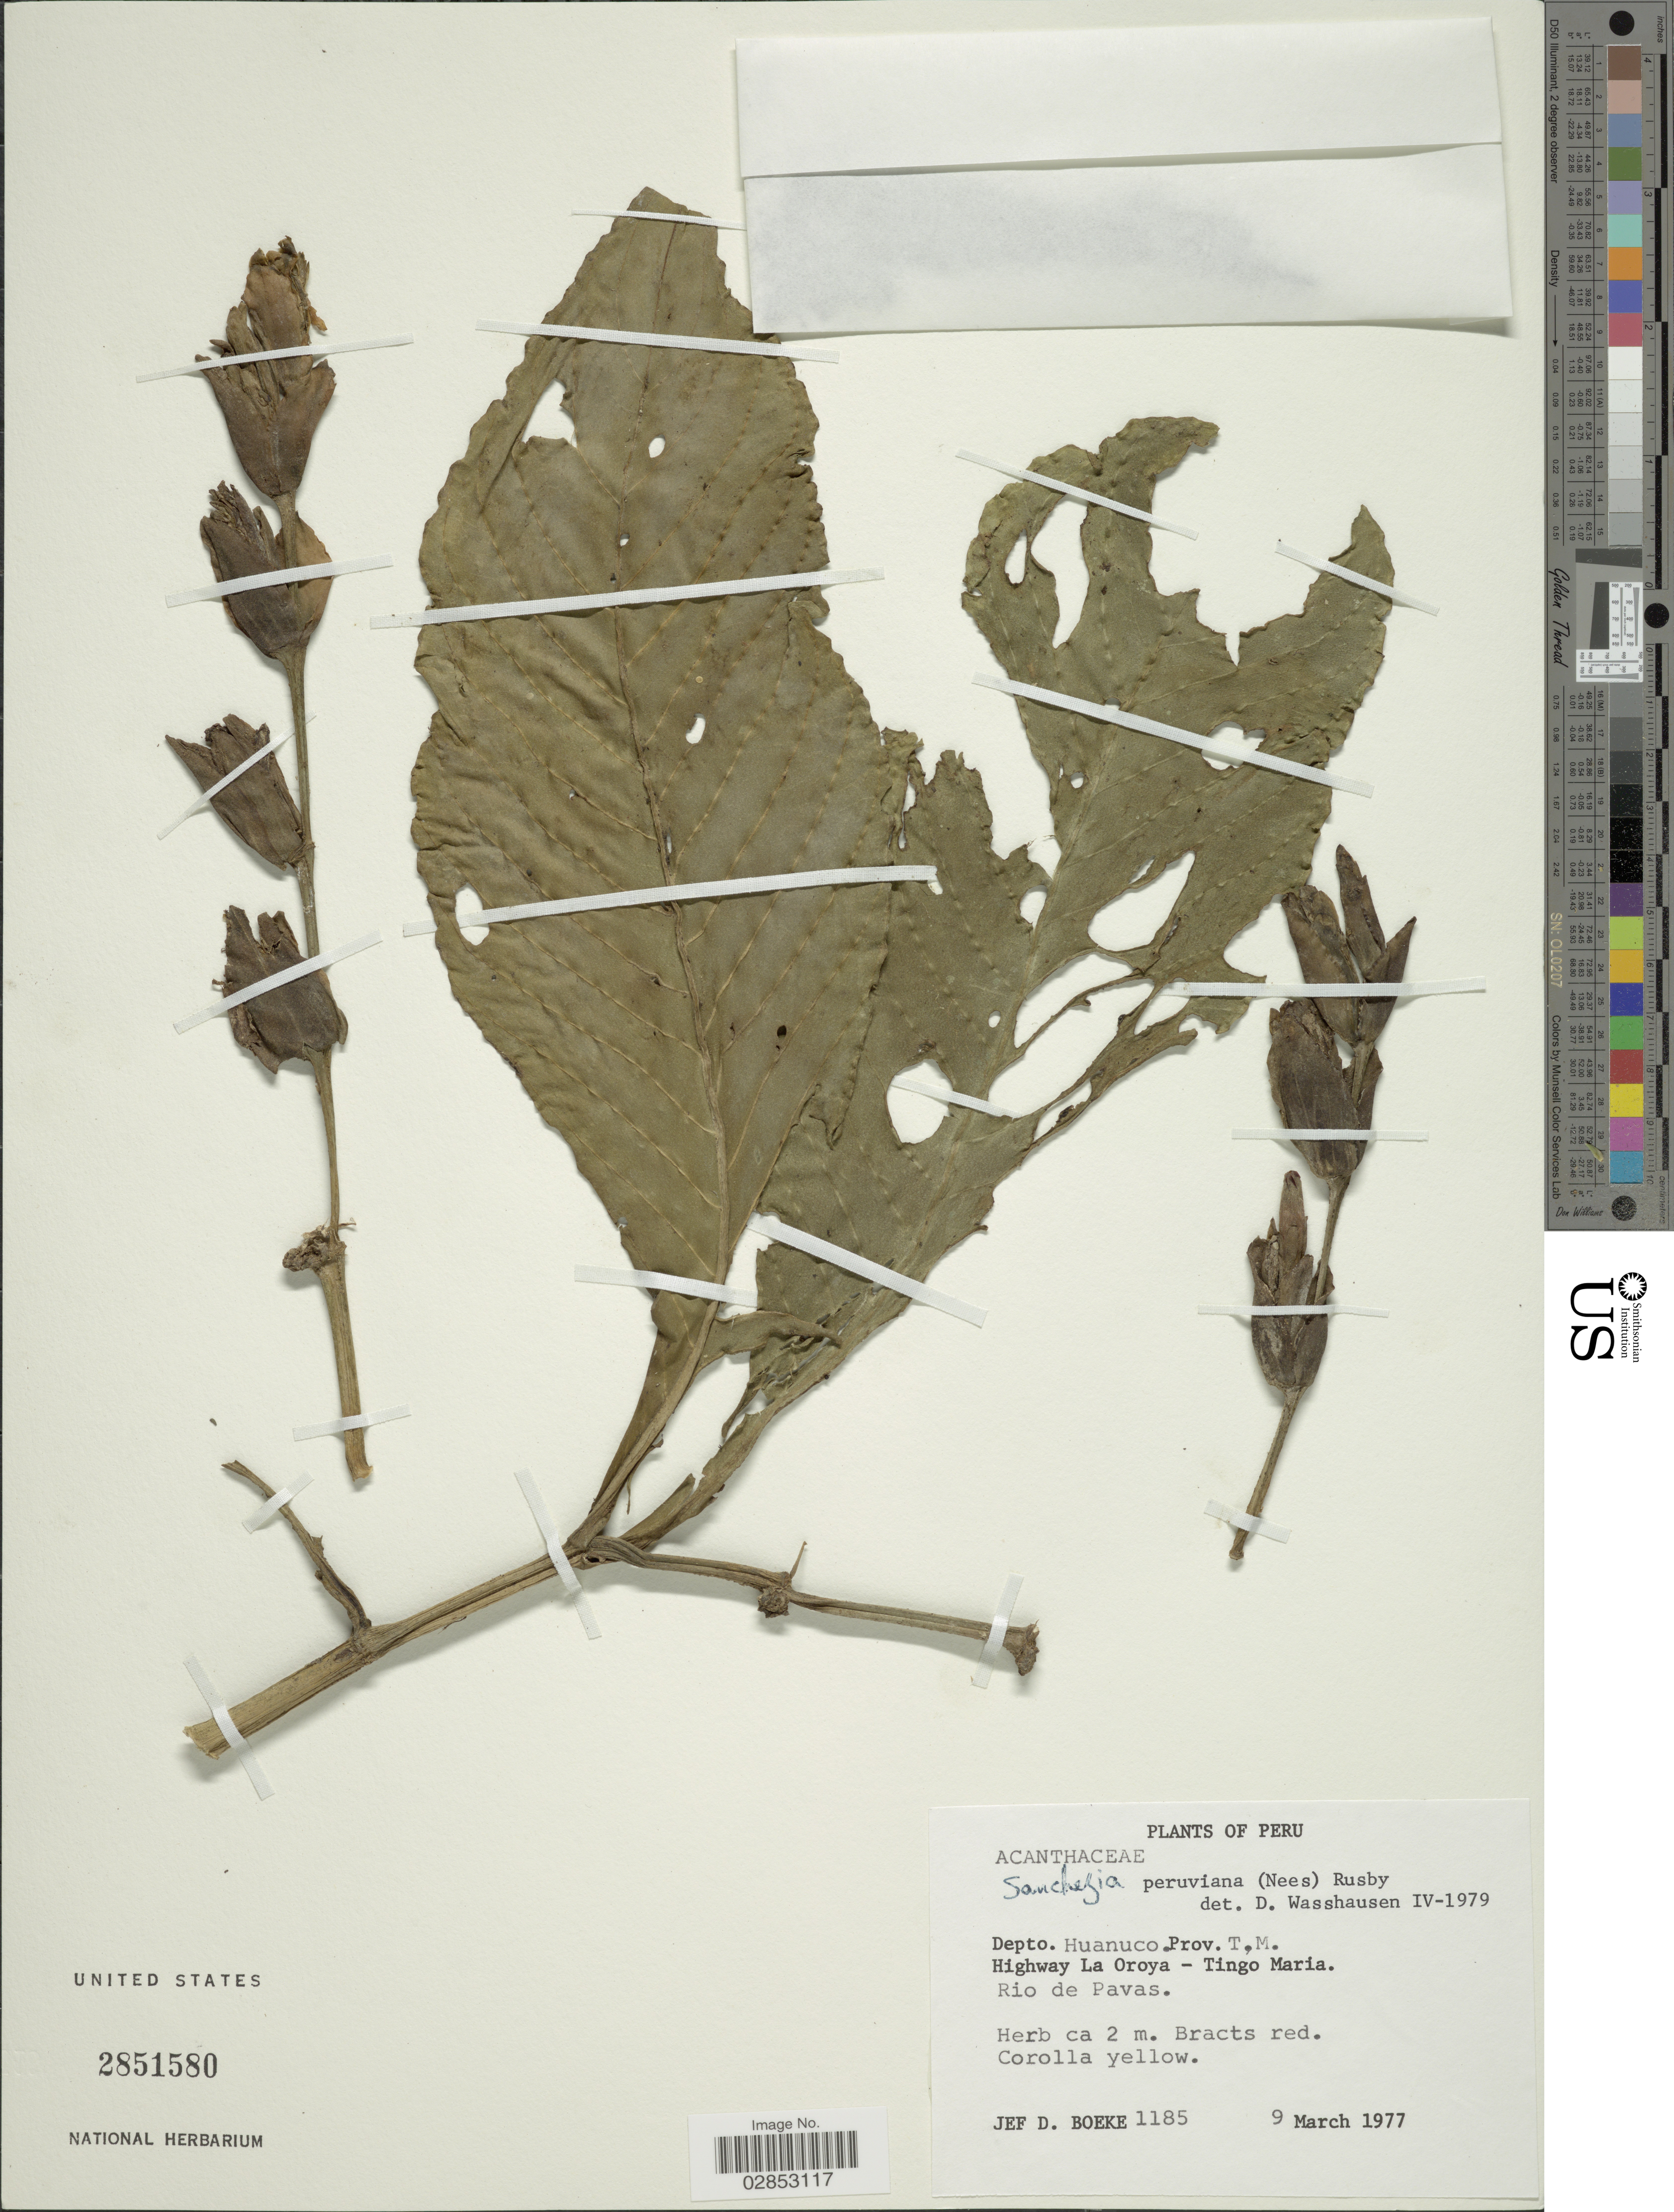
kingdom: Plantae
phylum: Tracheophyta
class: Magnoliopsida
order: Lamiales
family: Acanthaceae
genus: Sanchezia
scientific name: Sanchezia oblonga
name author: Ruiz & Pav.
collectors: J. Boeke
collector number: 1185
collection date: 1977-03-09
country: Peru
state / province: Huánuco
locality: Depto. Huanuco. Prov. T.M., Highway La Oroya - Tingo Maria, Rio de Pavas.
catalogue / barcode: US 2851580